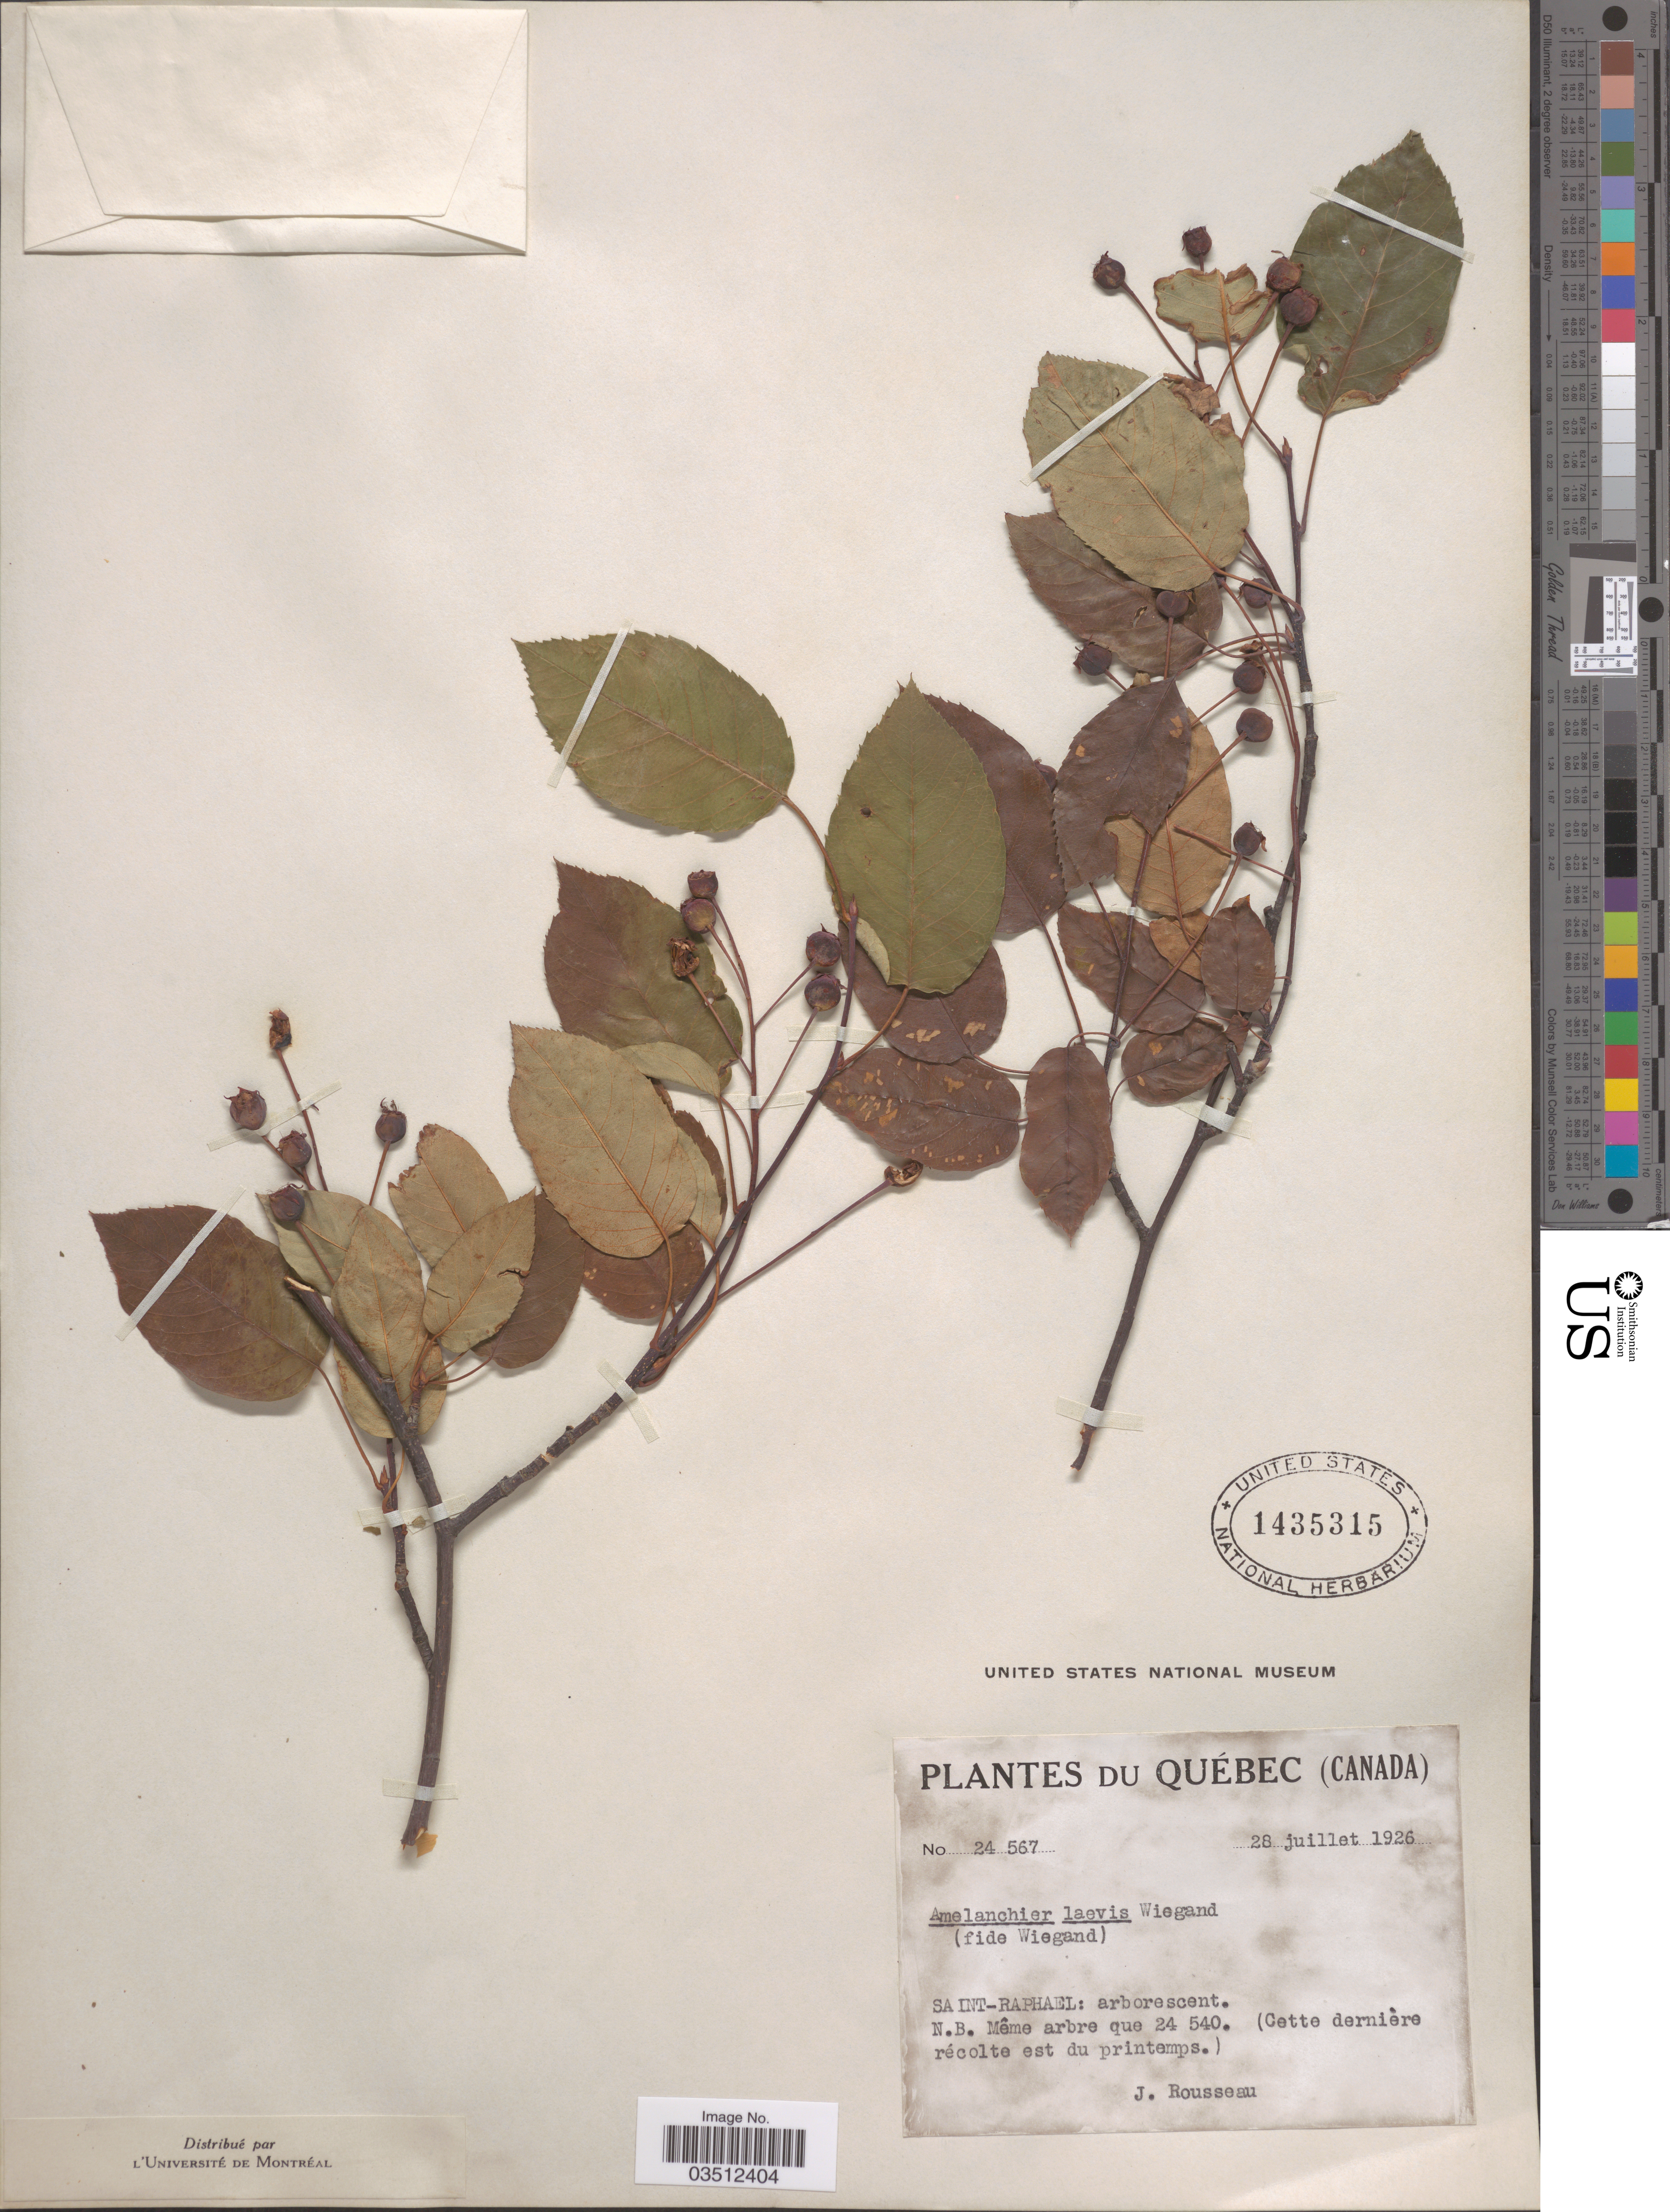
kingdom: Plantae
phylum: Tracheophyta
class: Magnoliopsida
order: Rosales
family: Rosaceae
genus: Amelanchier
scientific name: Amelanchier laevis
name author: Wiegand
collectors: J. Rousseau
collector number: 24567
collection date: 1926-07-28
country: Canada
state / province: Quebec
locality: Québec. Saint-Raphael: arborescent. N.B. Même arbre que 24 540.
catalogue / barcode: US 1435315